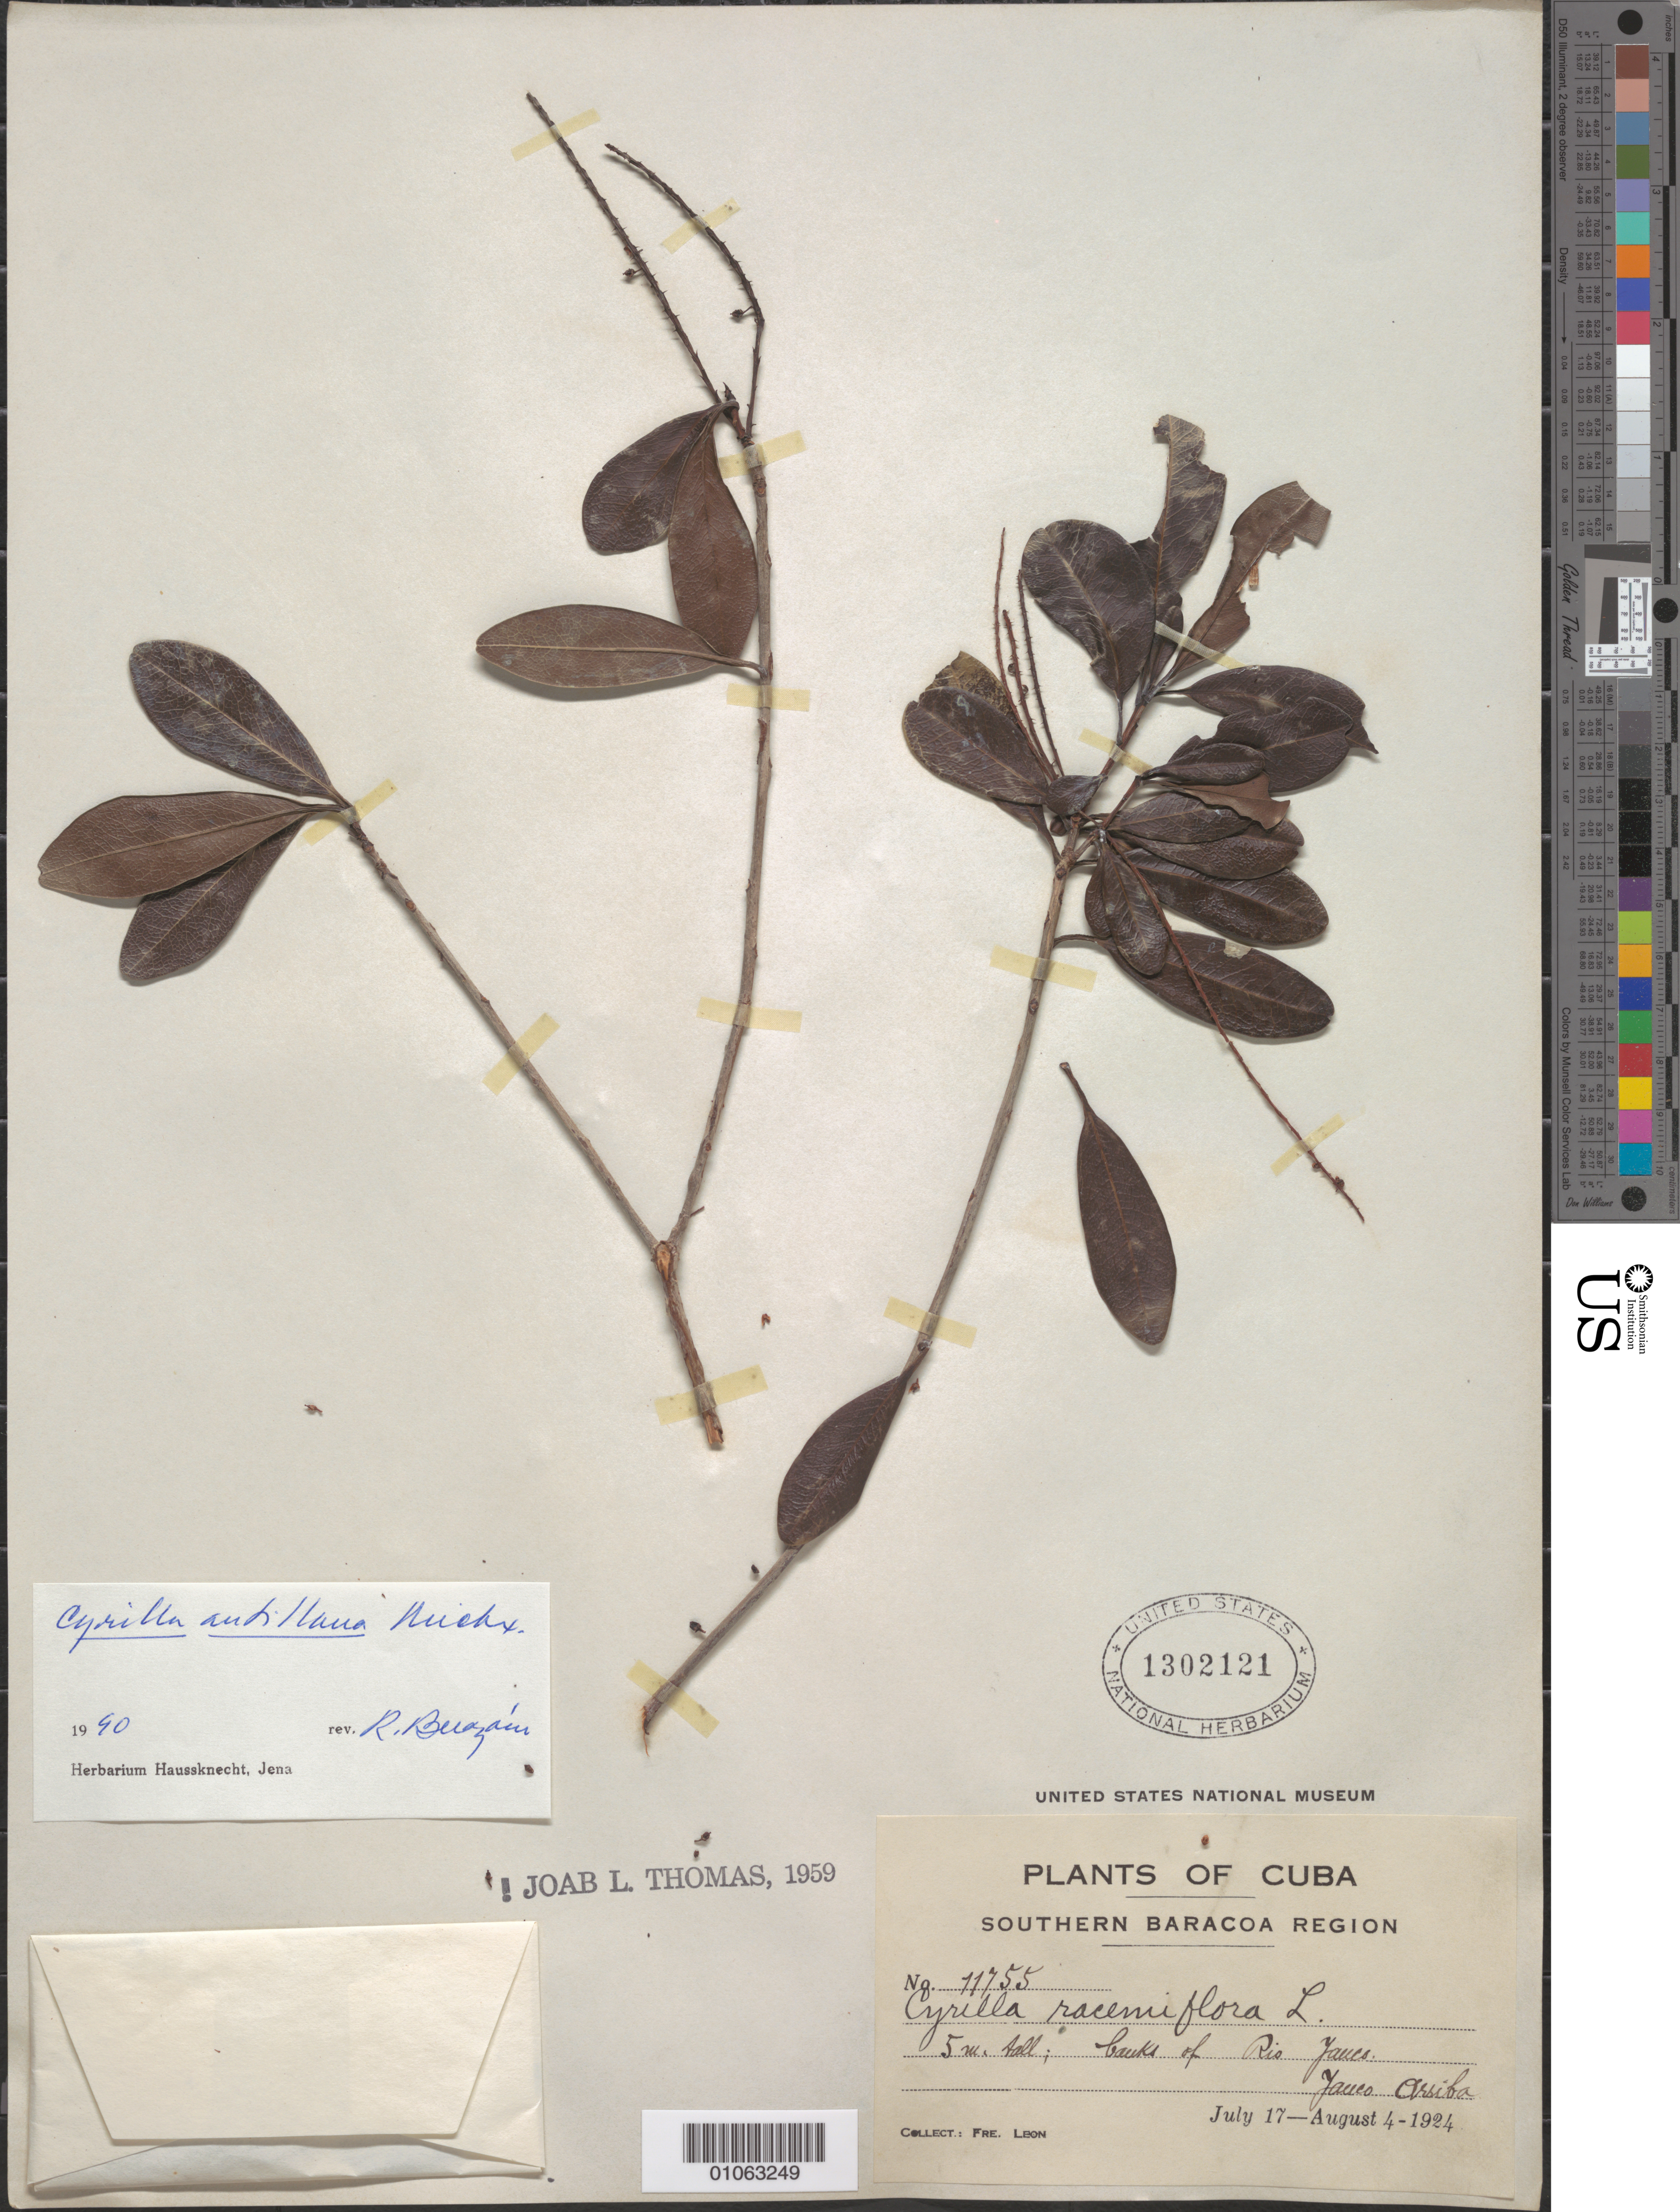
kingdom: Plantae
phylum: Tracheophyta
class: Magnoliopsida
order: Ericales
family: Cyrillaceae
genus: Cyrilla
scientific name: Cyrilla antillana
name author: Michx.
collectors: -. León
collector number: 11755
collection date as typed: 17 Jul 1924 to 04 Aug 1924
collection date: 1924-07-17/1924-08-04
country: Cuba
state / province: Guantánamo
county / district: Baracoa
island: Cuba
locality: Southern Baracoa region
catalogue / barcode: US 1302121